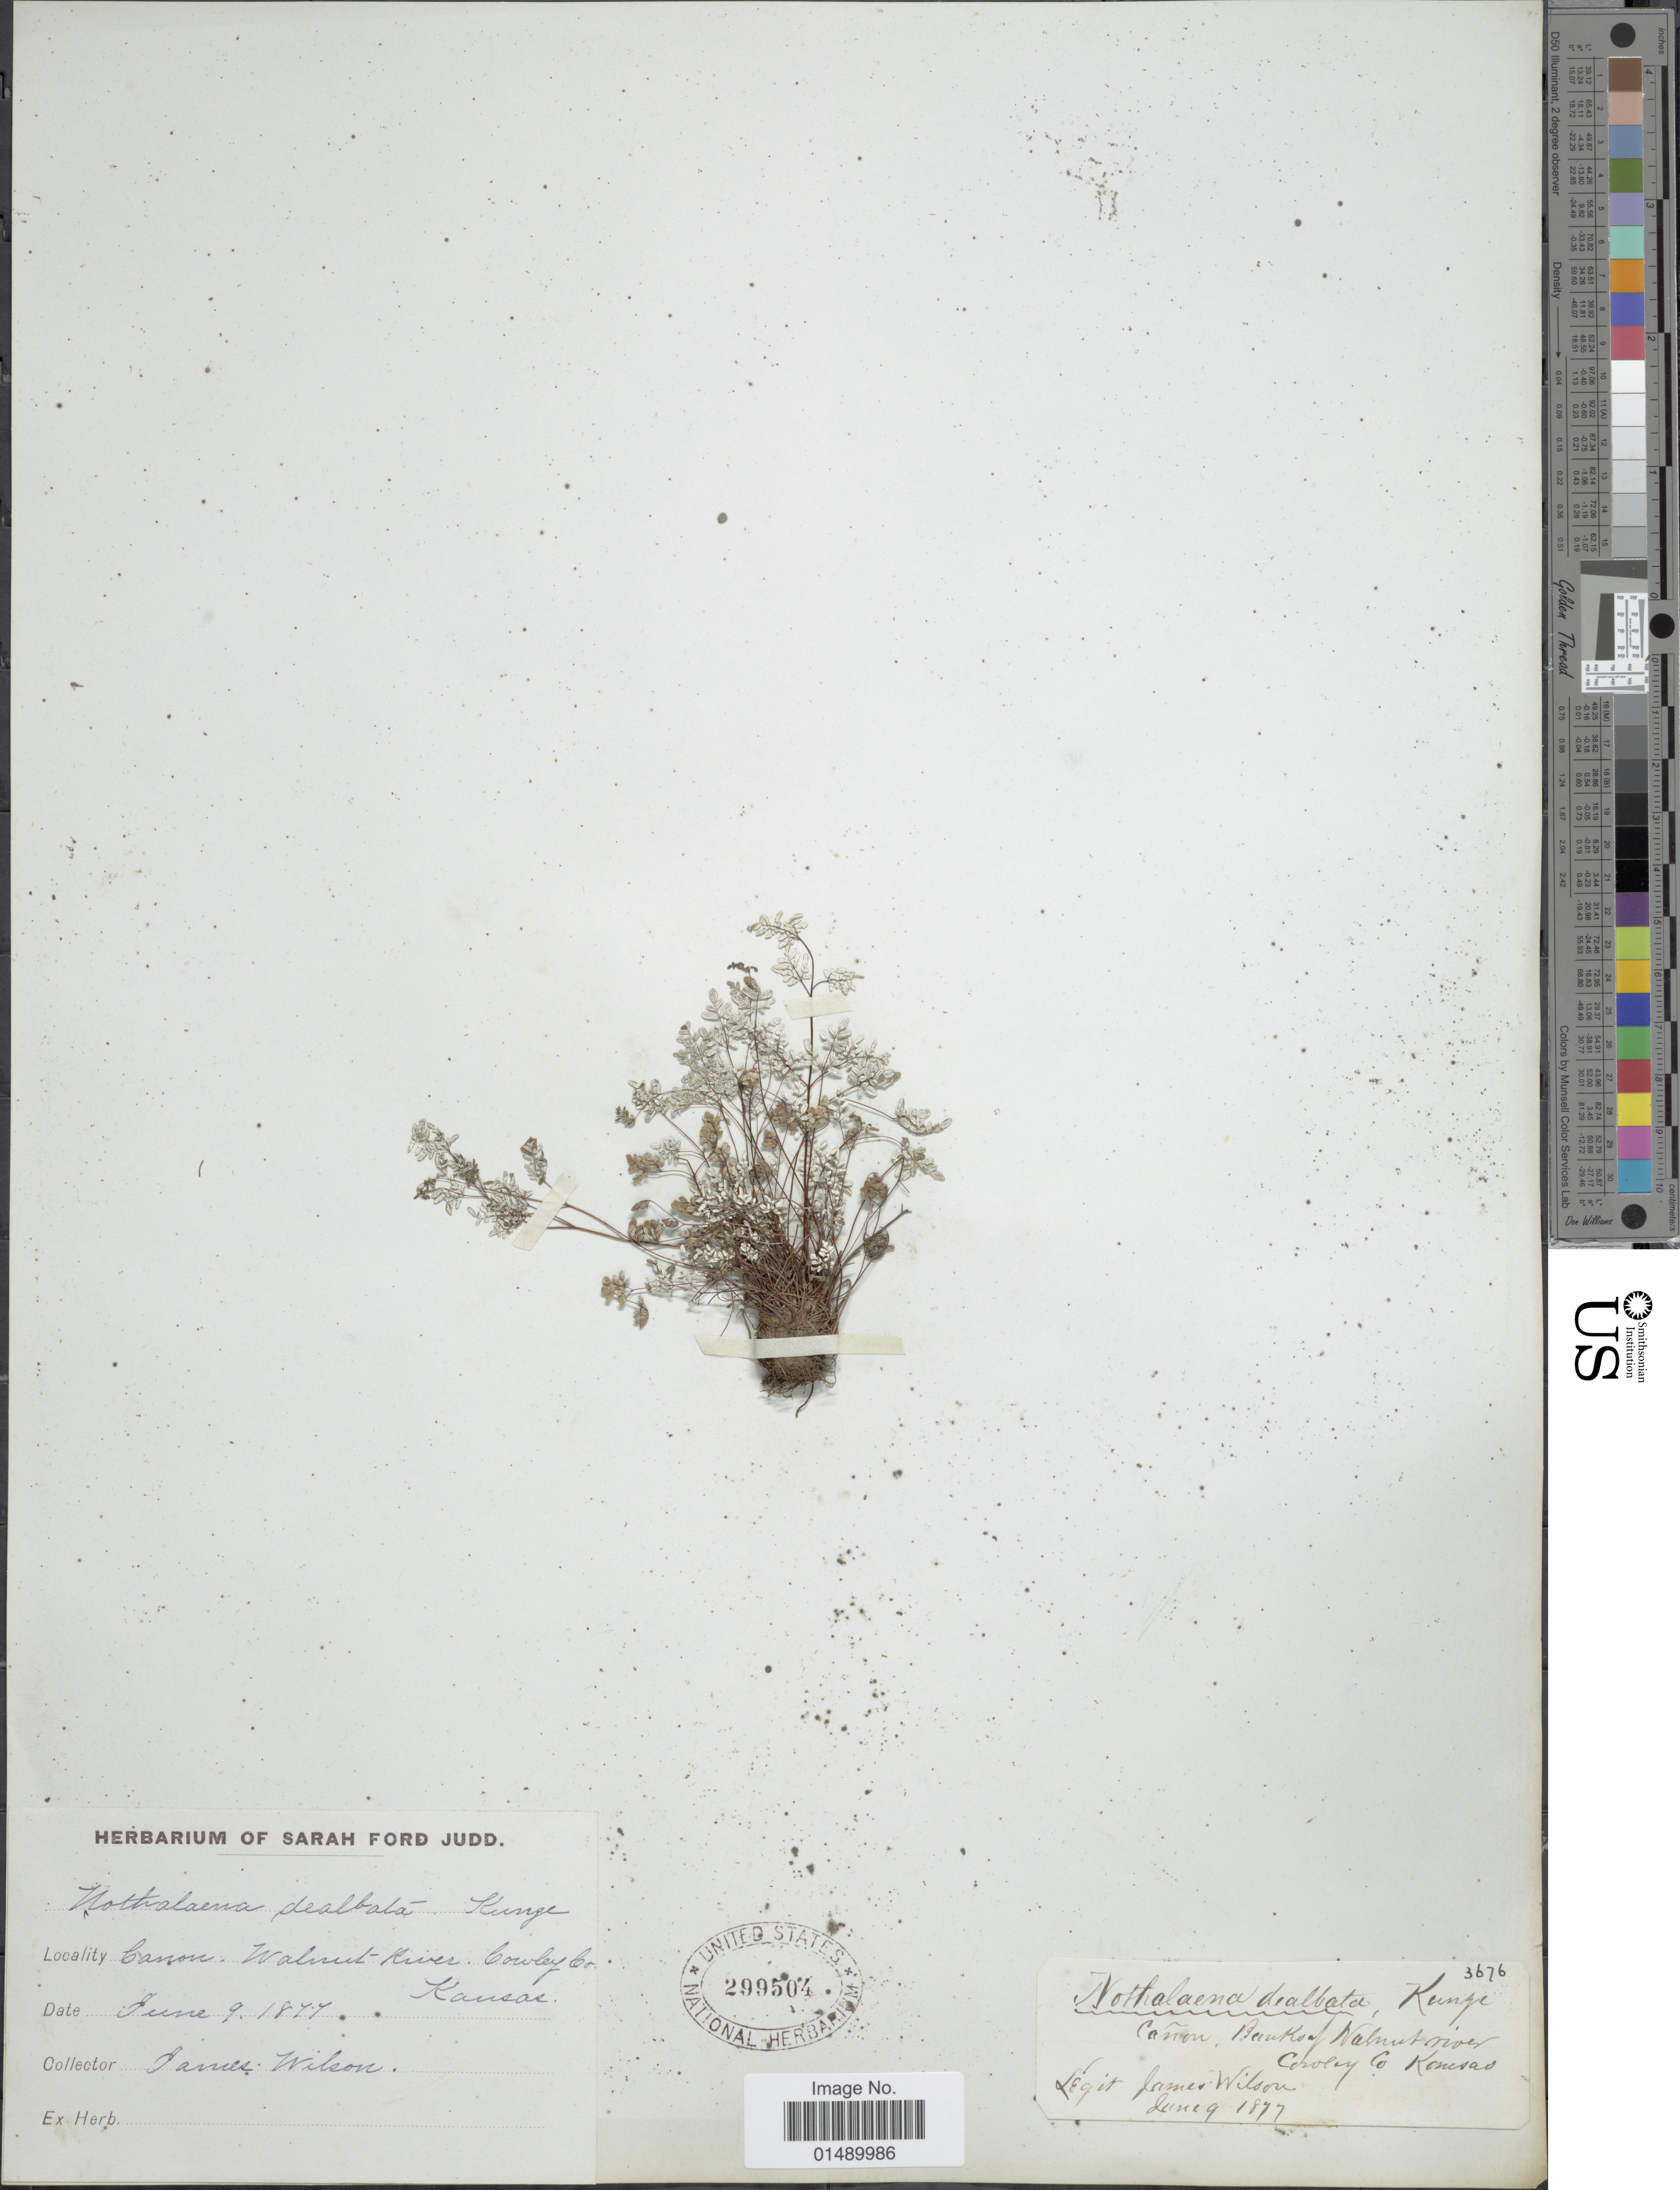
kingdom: Plantae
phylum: Tracheophyta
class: Polypodiopsida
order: Polypodiales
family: Pteridaceae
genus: Argyrochosma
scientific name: Argyrochosma dealbata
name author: (Pursh) Windham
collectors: J. Wilson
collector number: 3676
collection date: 1877-06-09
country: United States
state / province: Kansas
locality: Kansas, Canon, Walnut-river Cowley Co.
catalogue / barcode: US 299504